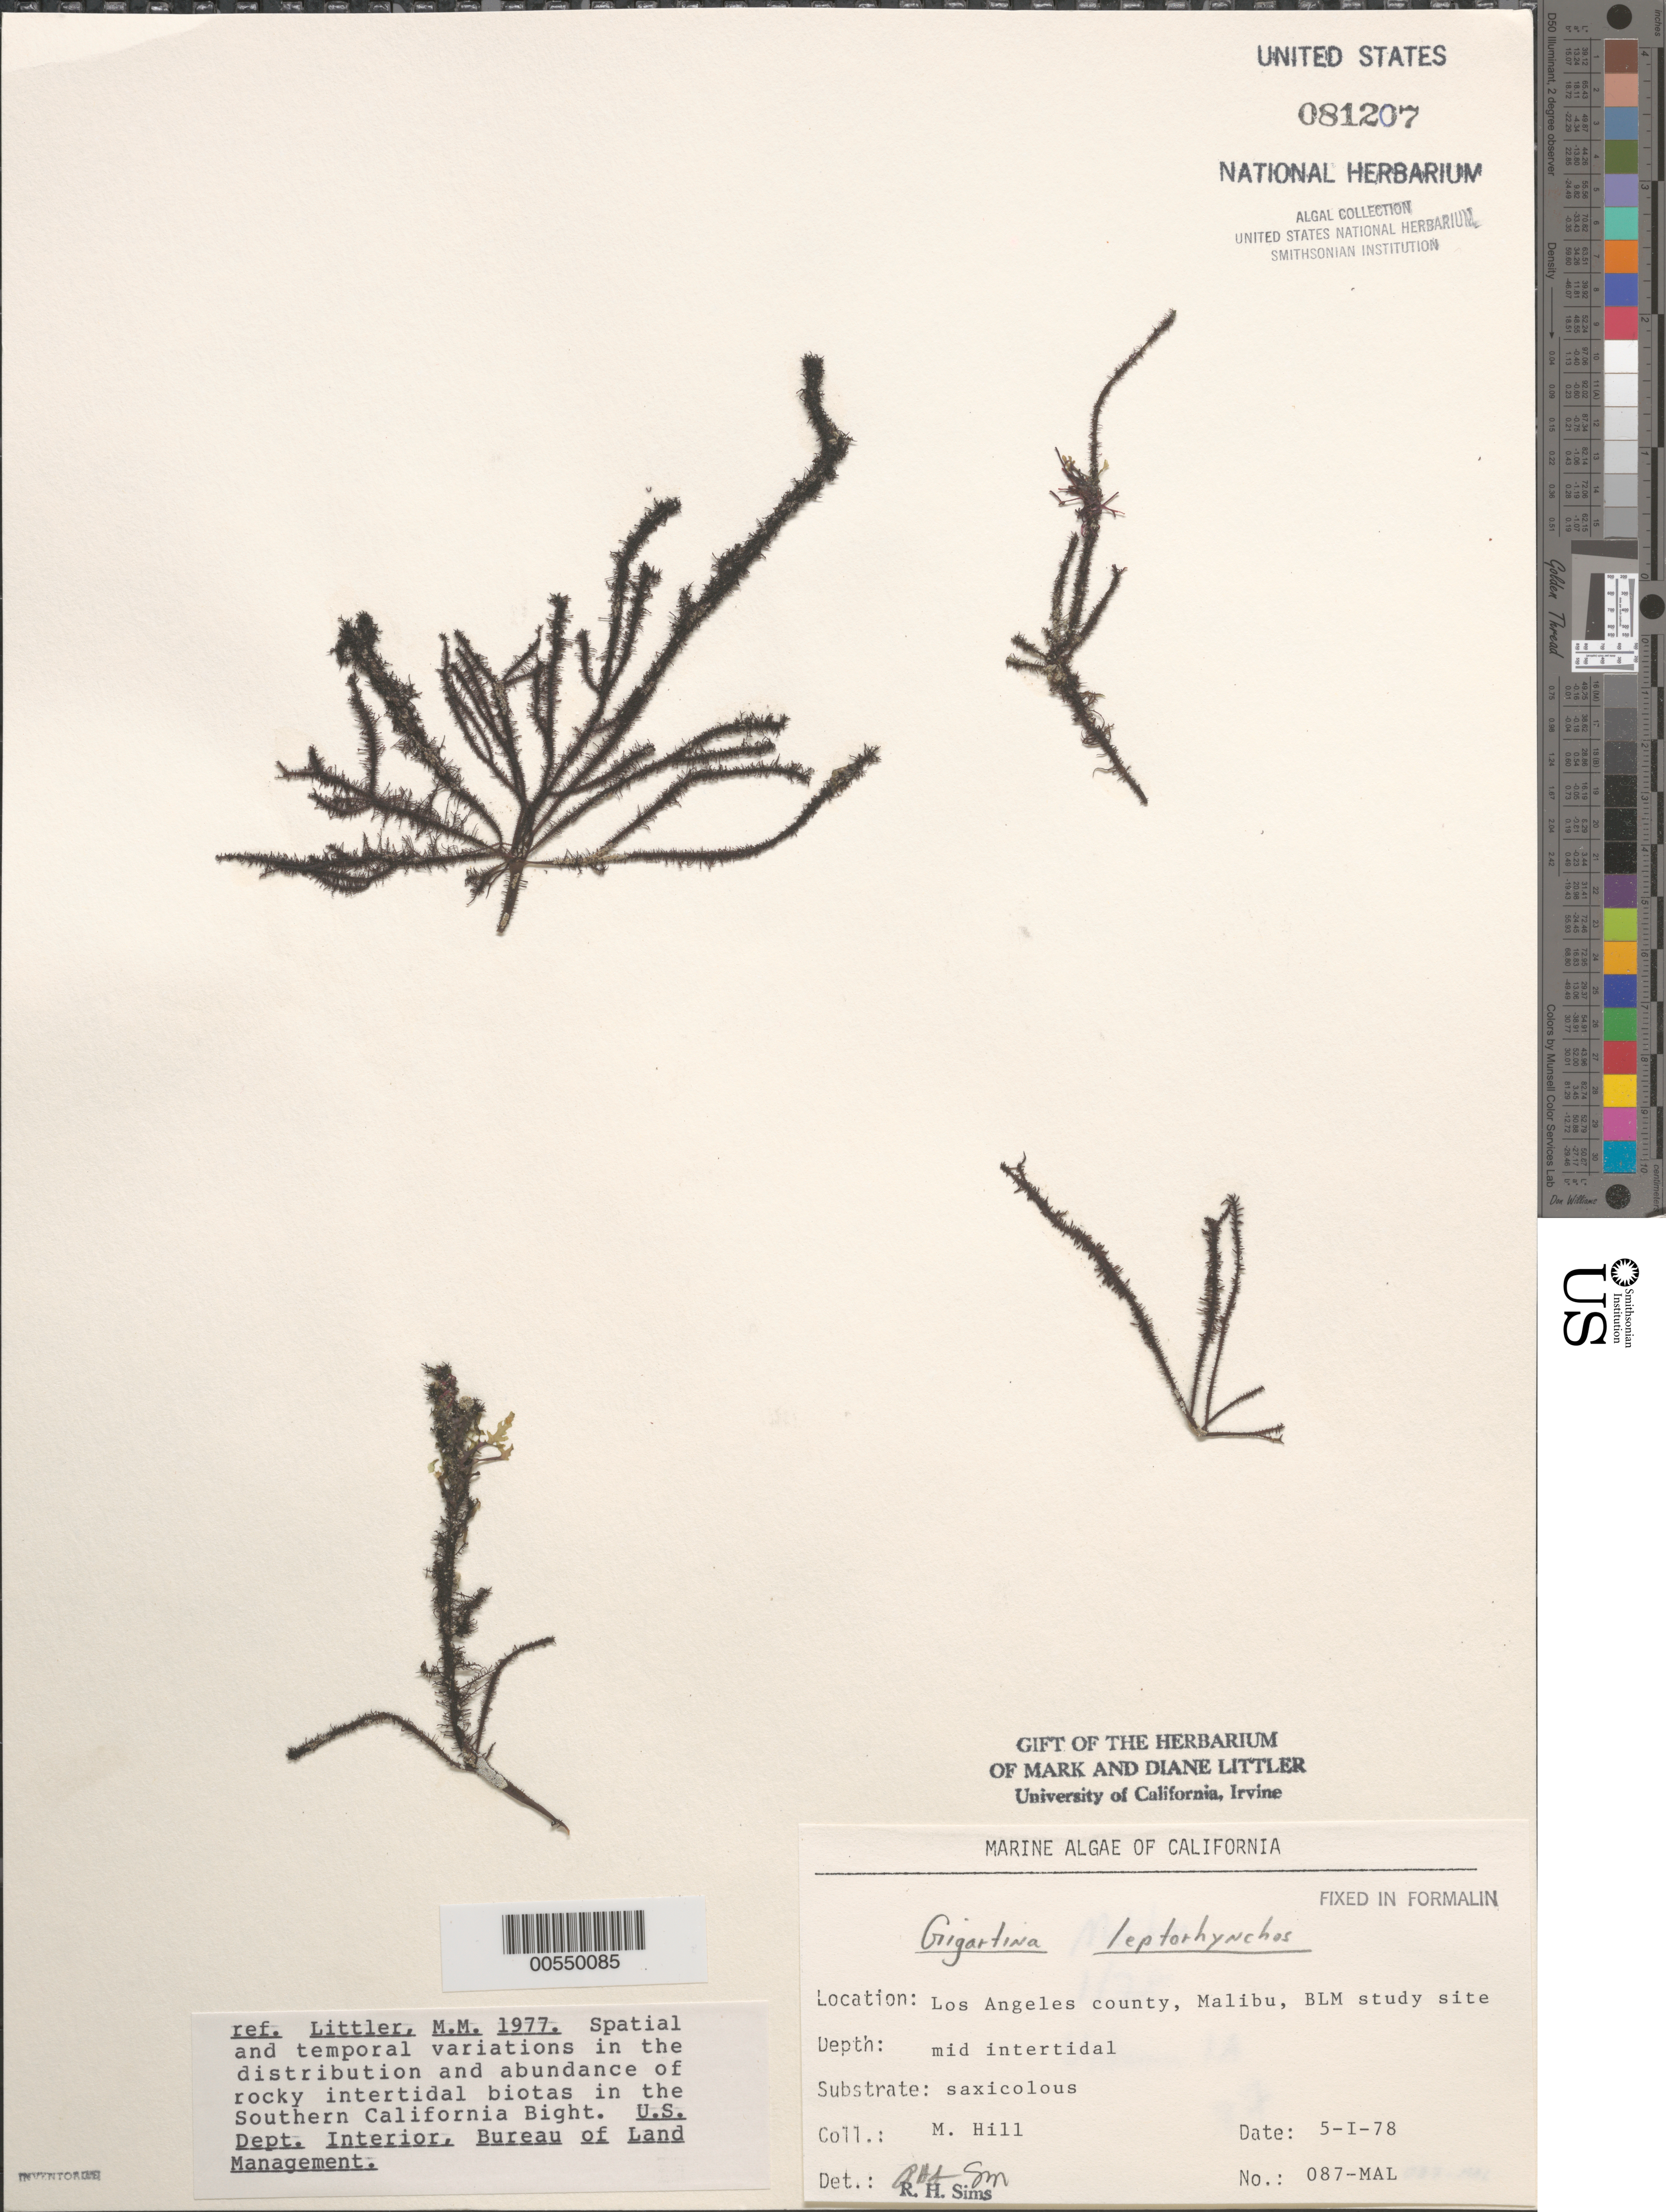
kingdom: Plantae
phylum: Rhodophyta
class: Florideophyceae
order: Gigartinales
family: Gigartinaceae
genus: Mazzaella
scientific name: Mazzaella leptorhynchos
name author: (J. Agardh) Leister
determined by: Algae name updating Project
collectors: M. Hill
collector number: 087-mal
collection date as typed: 05 Jan 1978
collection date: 1978-01-05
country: United States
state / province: California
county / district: Los Angeles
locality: Malibu, near Paradise Cove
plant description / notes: BLM-SOCALBIGHT Rocky Intertidal Survey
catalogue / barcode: US 81207